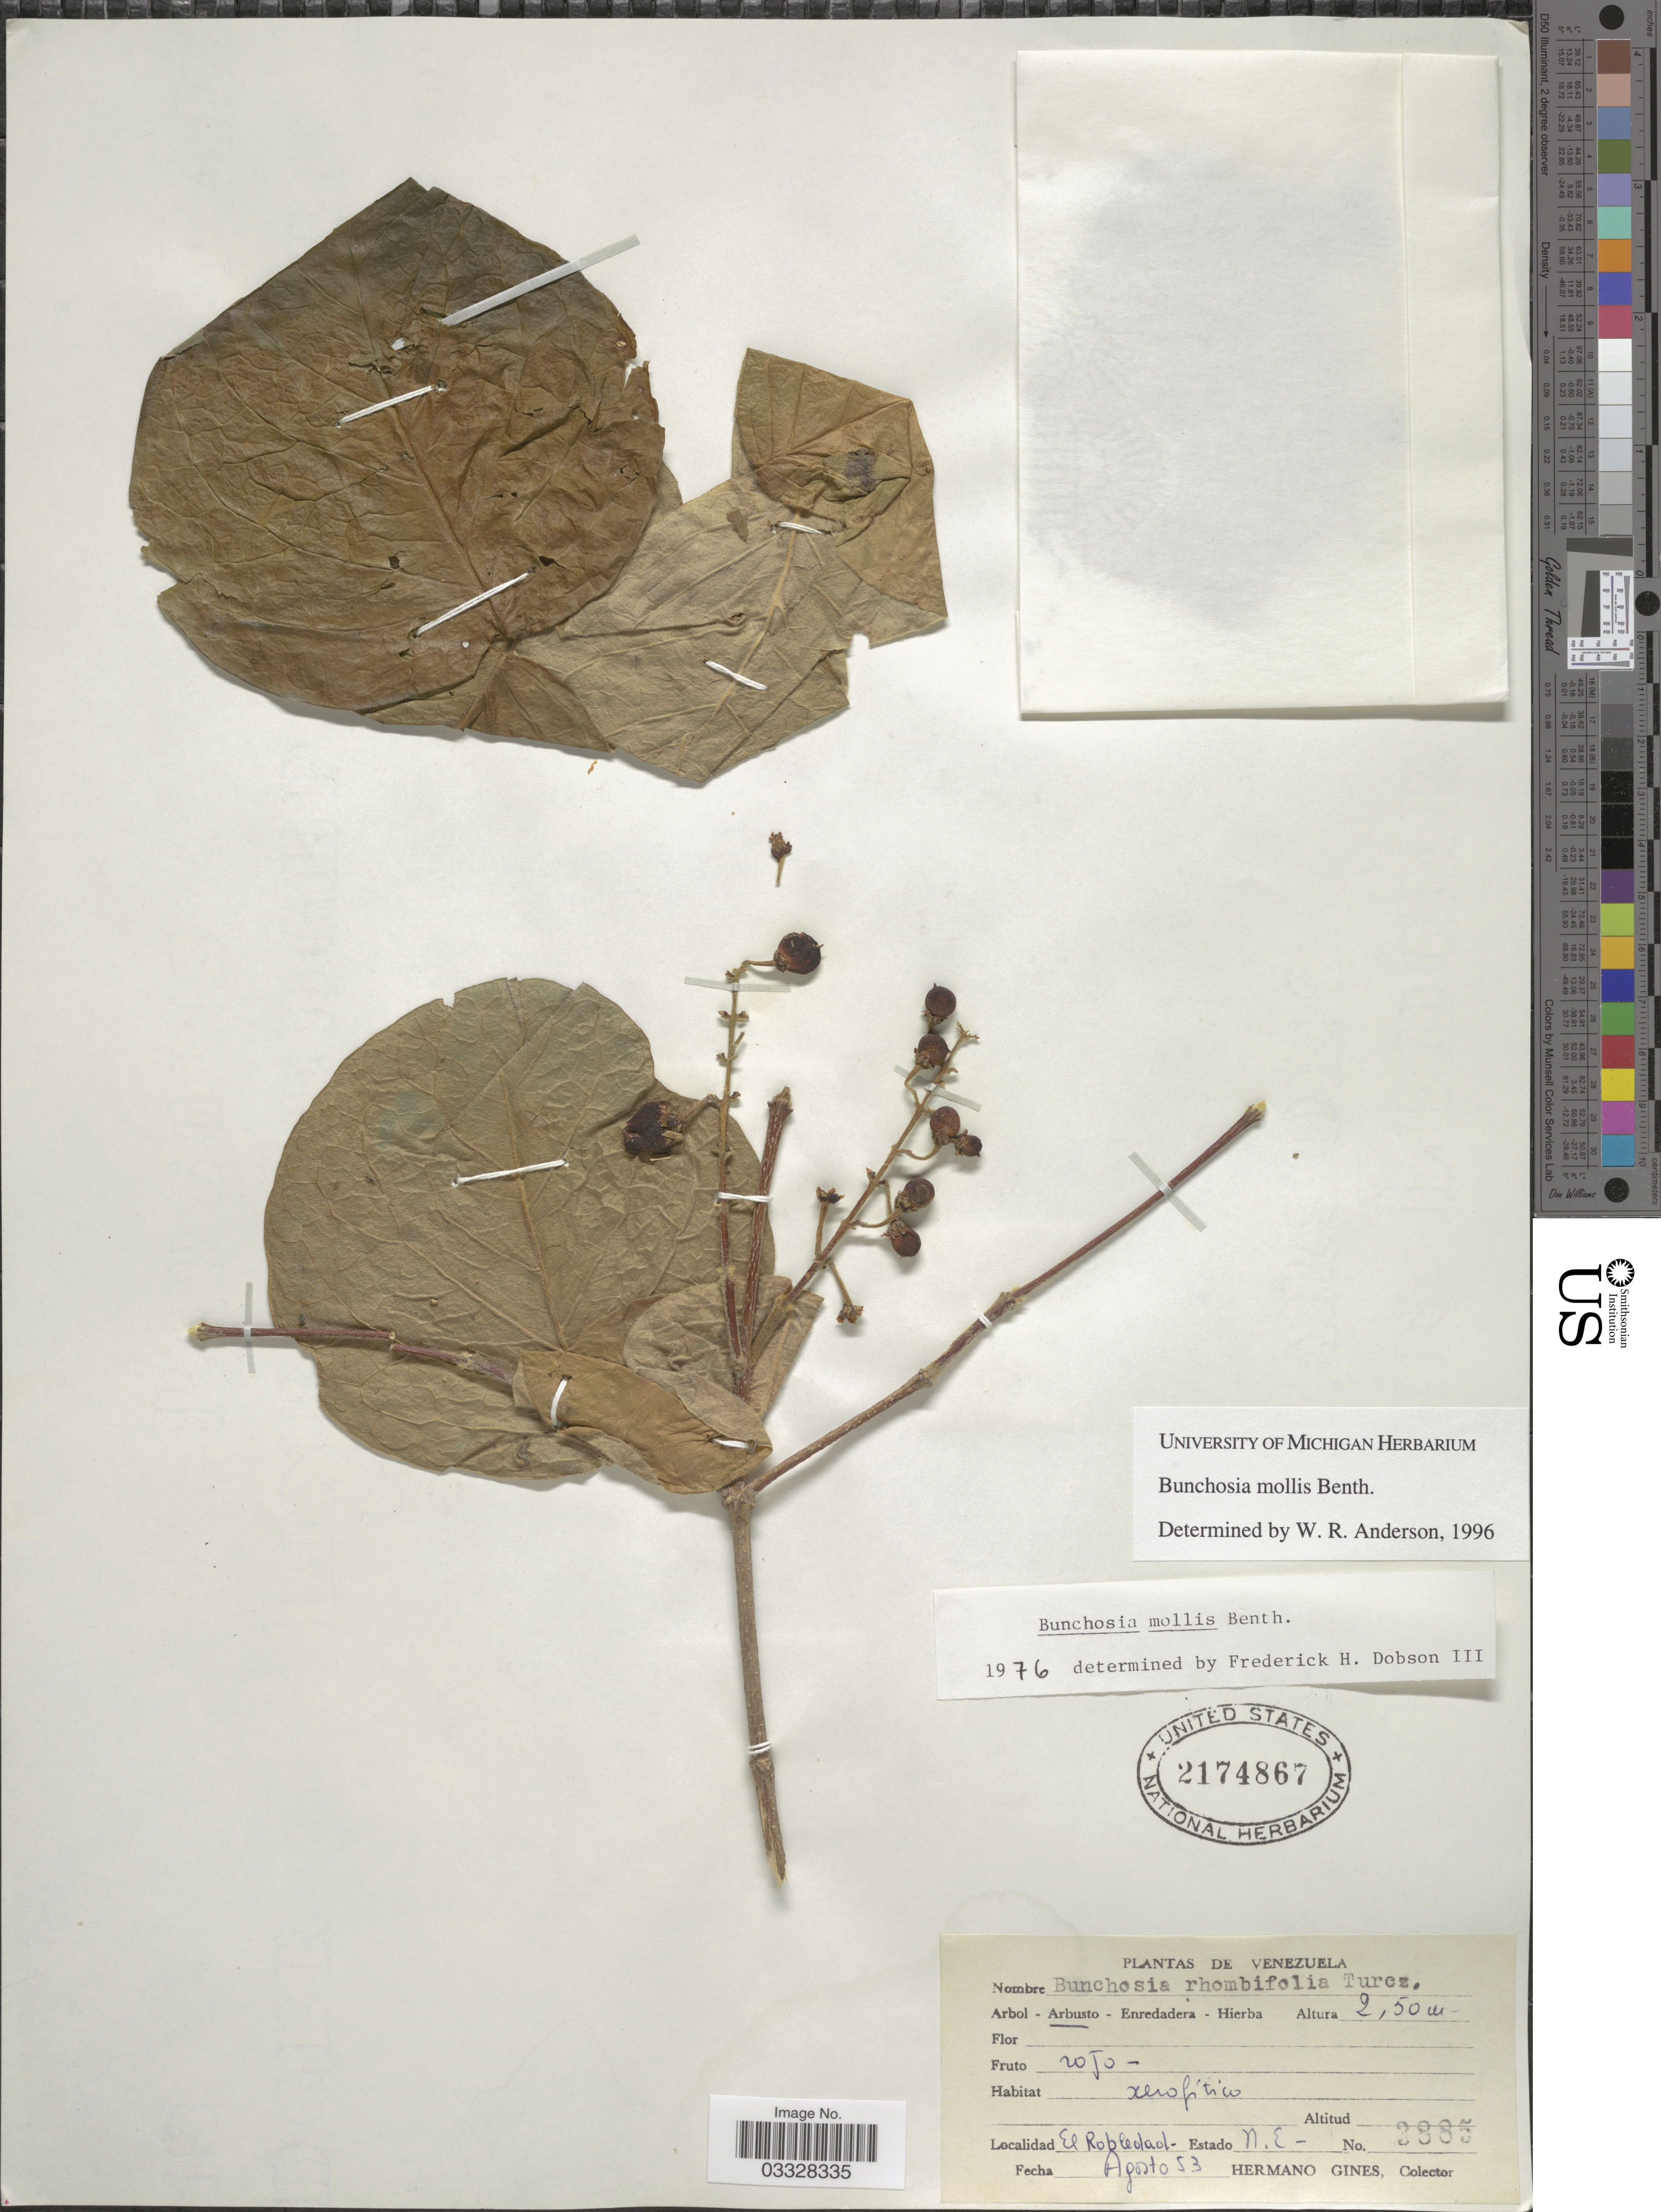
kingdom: Plantae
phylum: Tracheophyta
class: Magnoliopsida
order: Malpighiales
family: Malpighiaceae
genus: Bunchosia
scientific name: Bunchosia mollis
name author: Benth.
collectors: Bro. Gines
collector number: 3885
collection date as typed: Transcribed d/m/y: /8/53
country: Venezuela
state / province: Nueva Esparta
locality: El Robledad.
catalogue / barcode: US 2174867